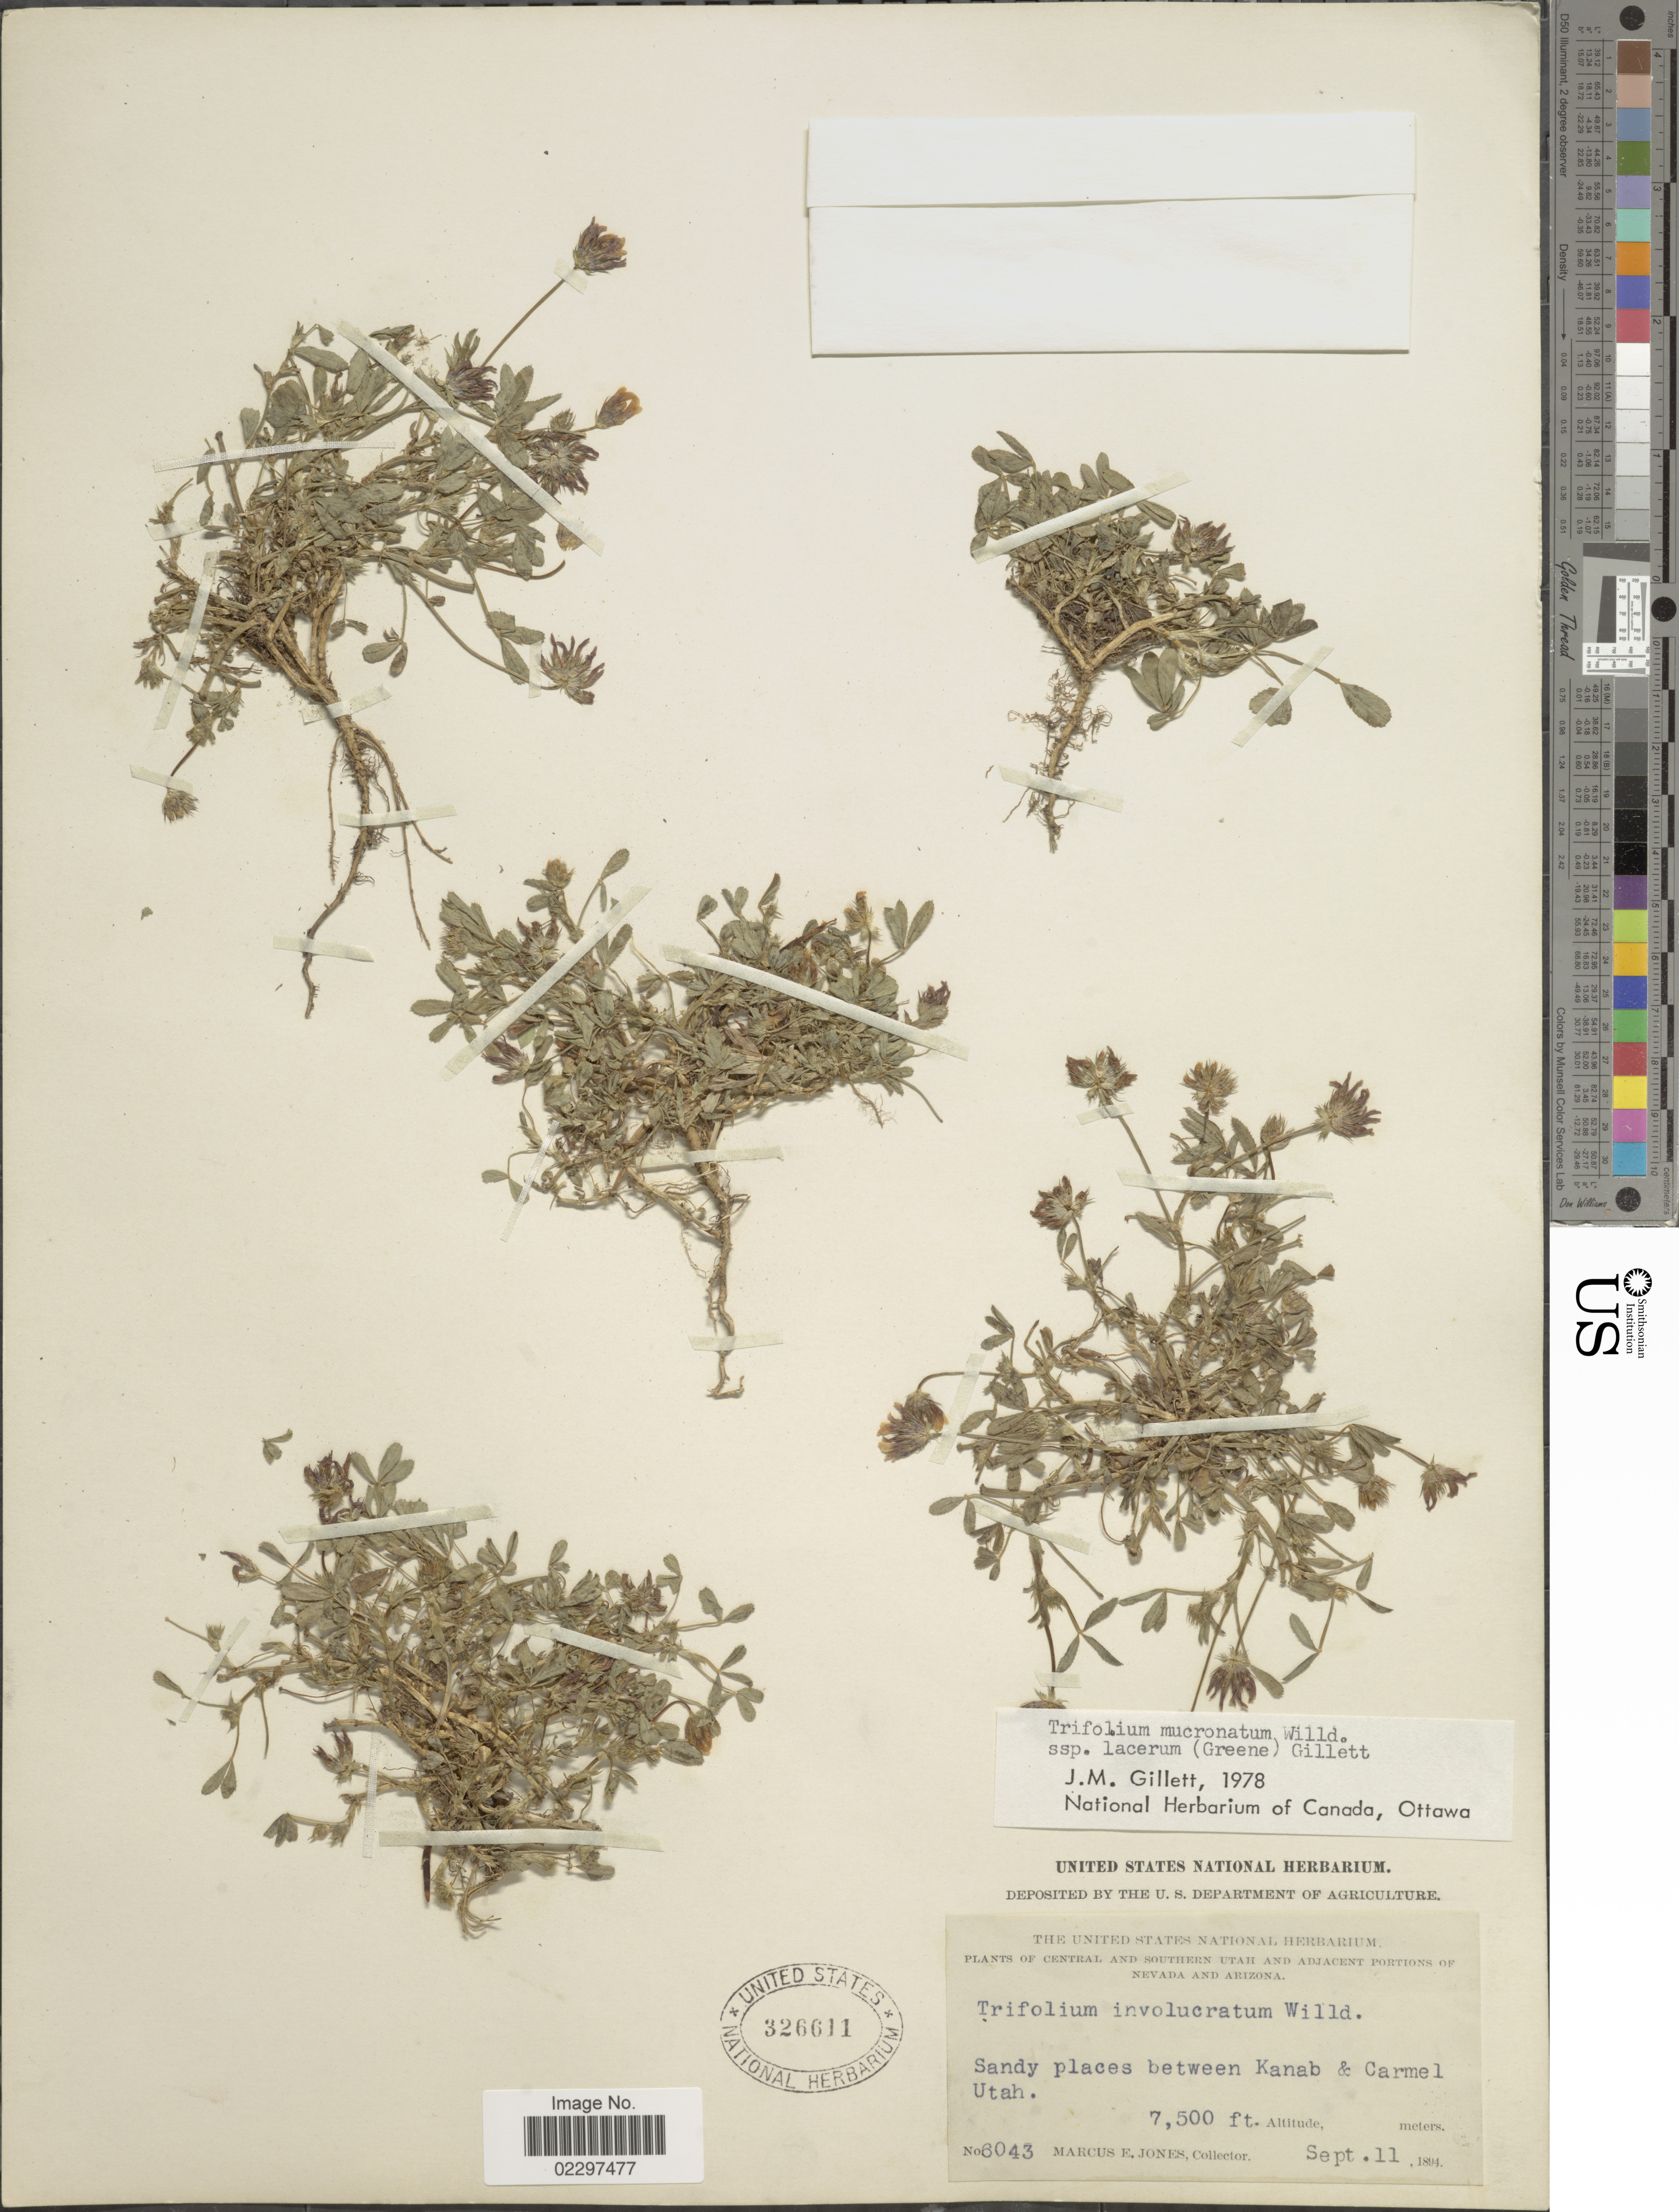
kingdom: Plantae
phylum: Tracheophyta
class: Magnoliopsida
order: Fabales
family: Fabaceae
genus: Trifolium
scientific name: Trifolium mucronatum subsp. lacerum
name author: Willd. ex Spreng.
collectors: M. E. Jones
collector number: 6043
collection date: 1894-09-11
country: United States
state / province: Utah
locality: Sandy places between Kanab & Carmel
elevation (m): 2286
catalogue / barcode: US 326611